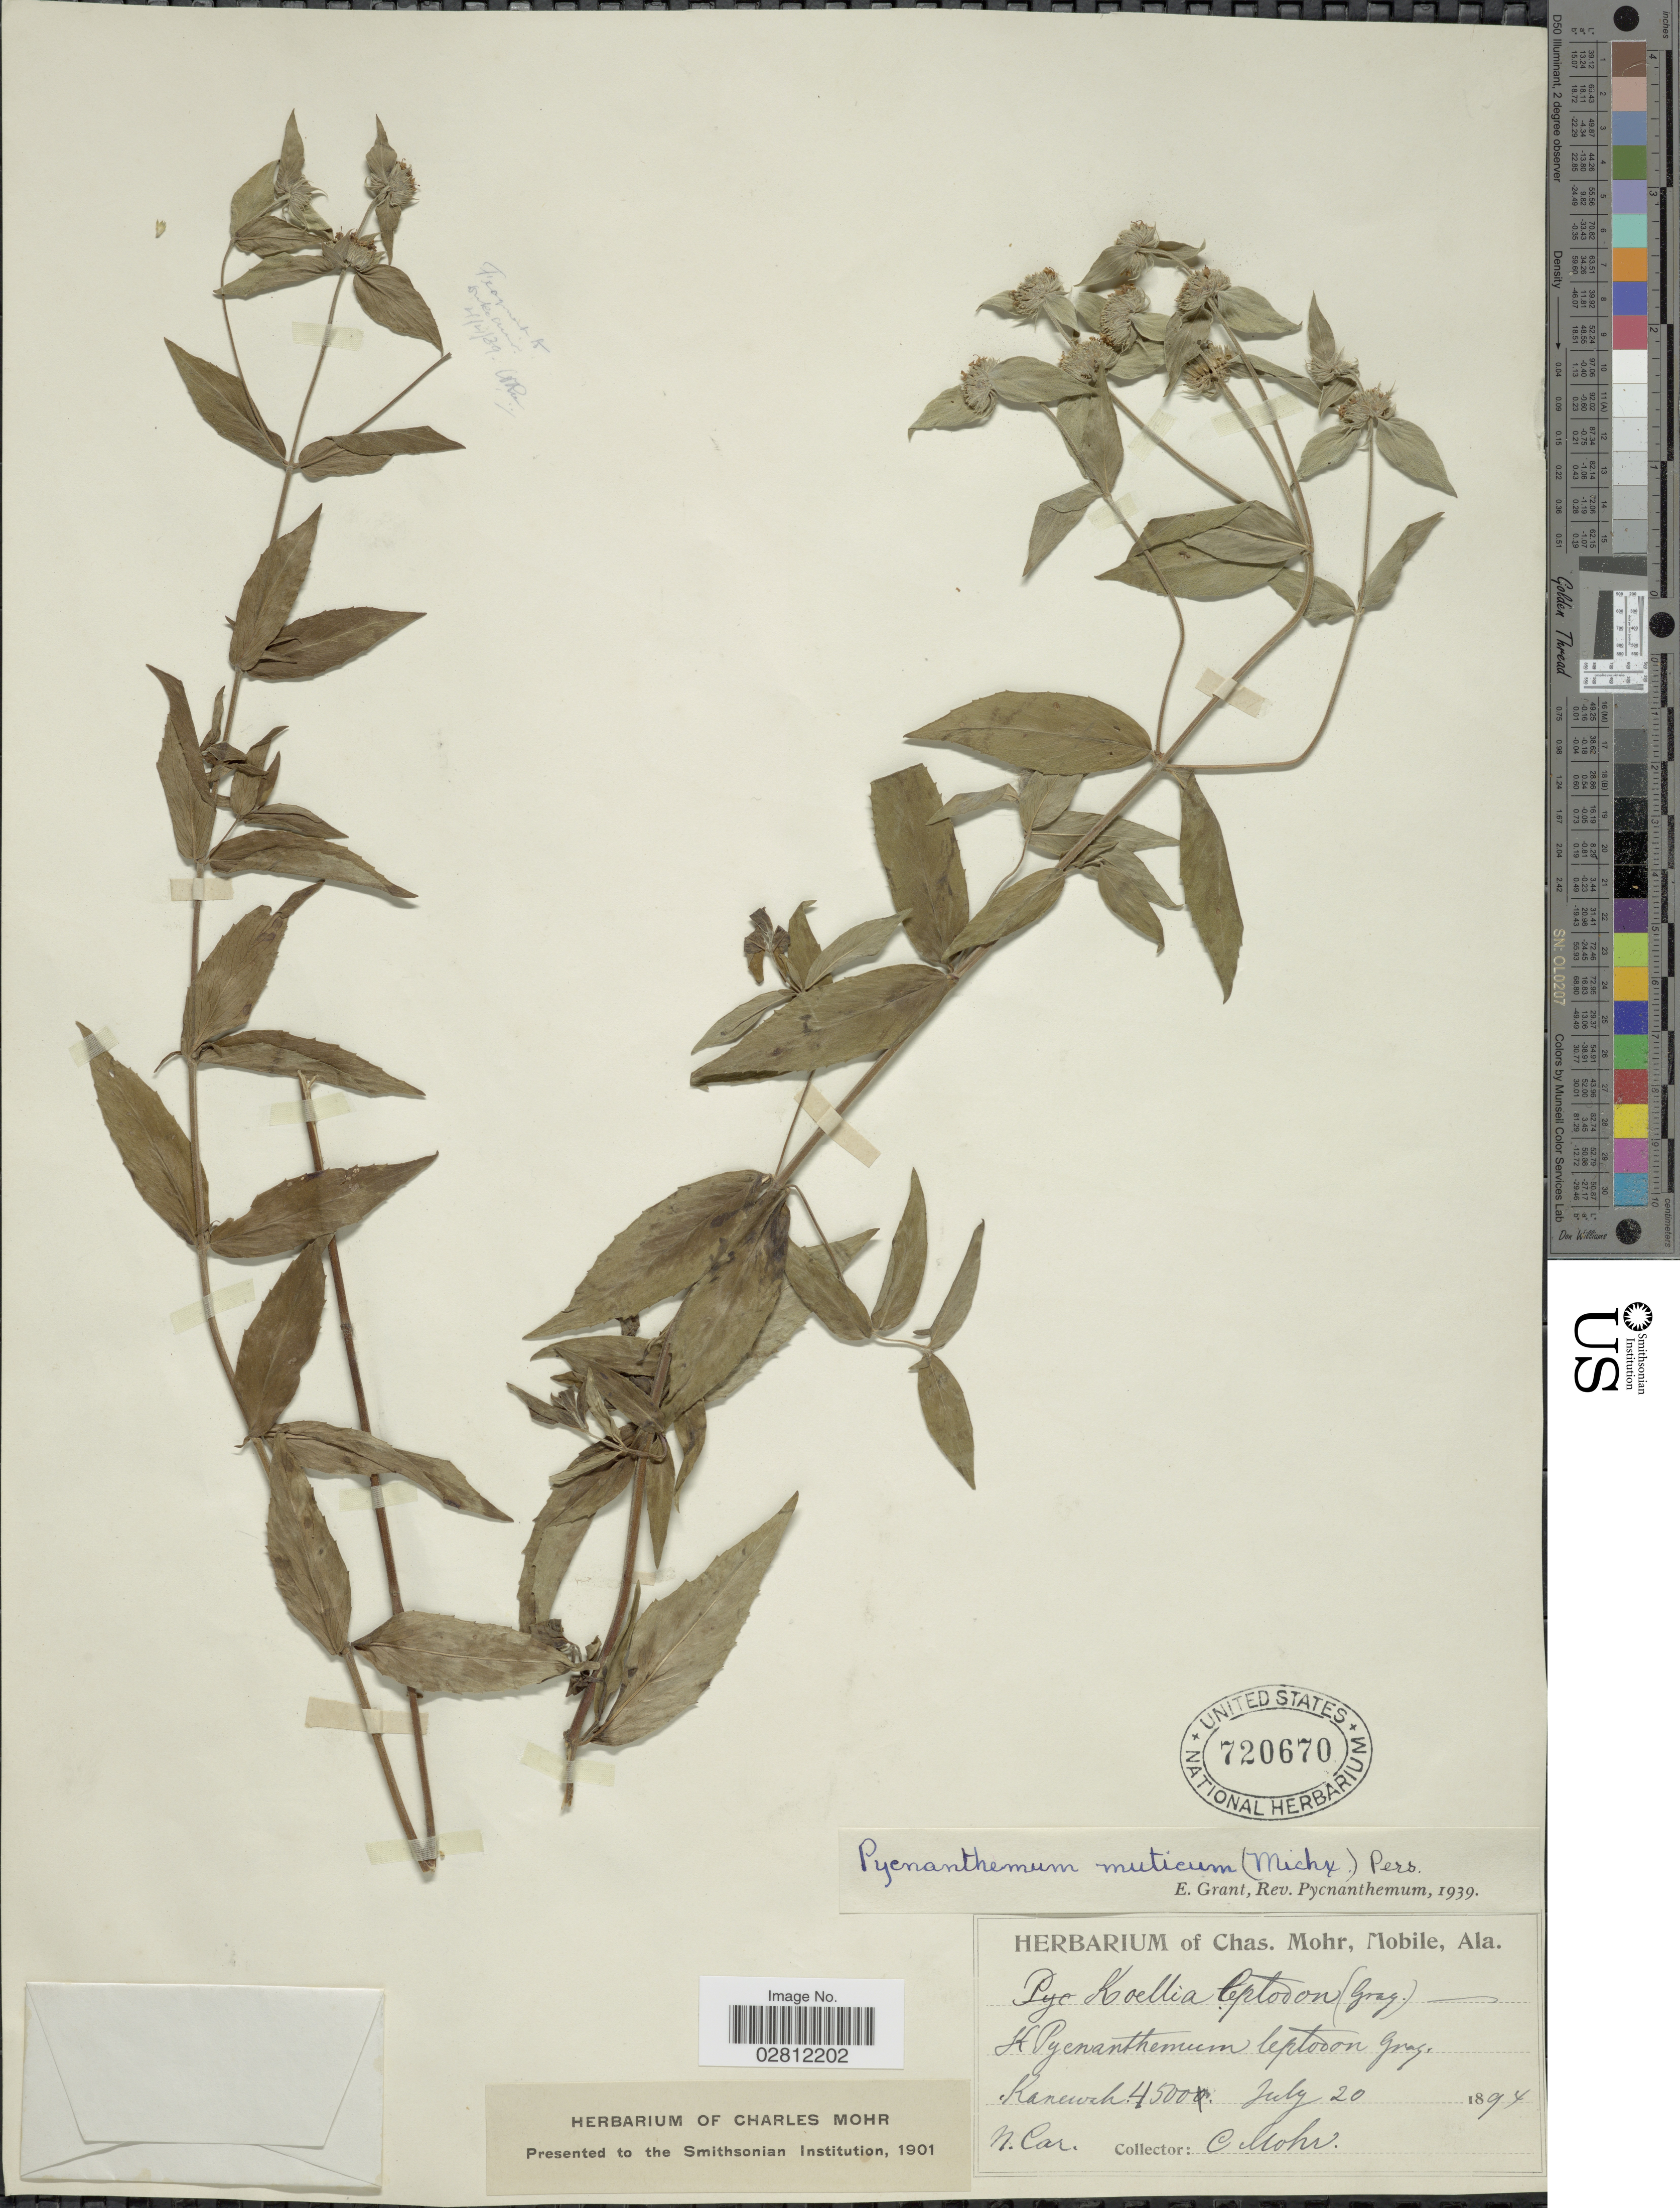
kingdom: Plantae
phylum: Tracheophyta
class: Magnoliopsida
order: Lamiales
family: Lamiaceae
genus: Pycnanthemum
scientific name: Pycnanthemum muticum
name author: (Michx.) Pers.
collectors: C. T. Mohr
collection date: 1894-07-20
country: United States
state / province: North Carolina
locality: Kanewah.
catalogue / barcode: US 720670